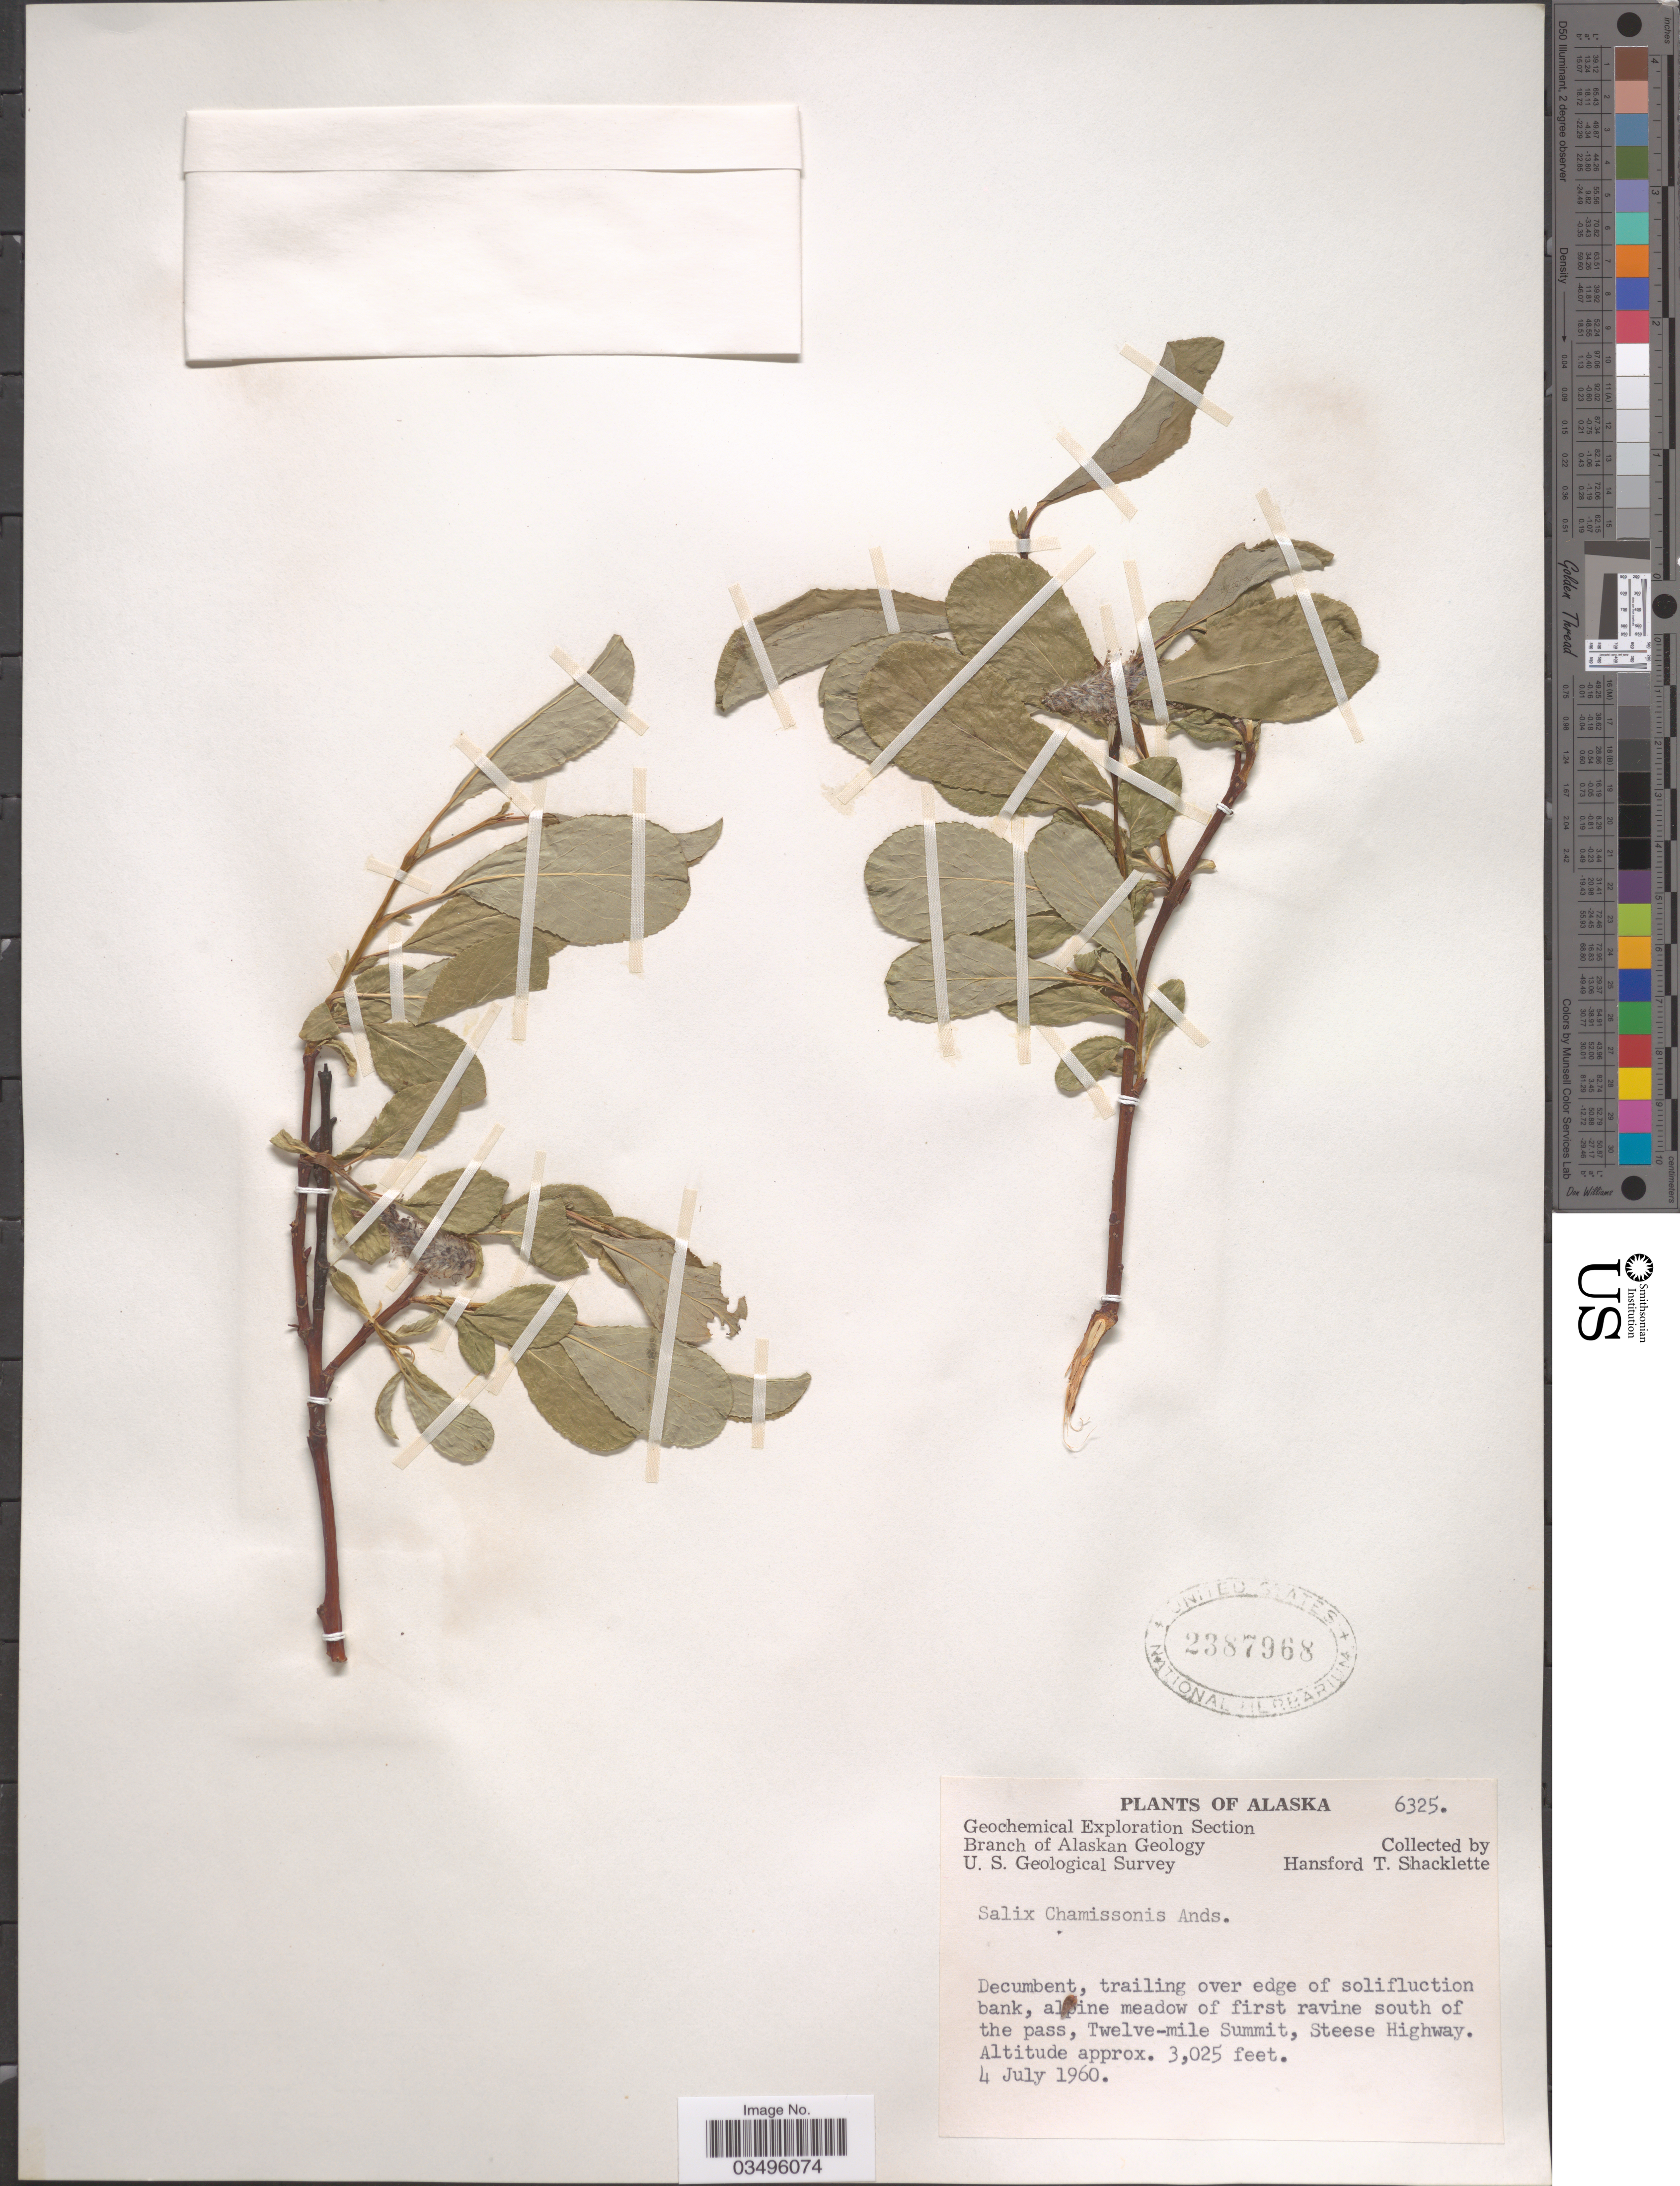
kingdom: Plantae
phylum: Tracheophyta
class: Magnoliopsida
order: Malpighiales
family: Salicaceae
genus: Salix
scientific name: Salix chamissonis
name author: Andersson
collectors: H. Shacklette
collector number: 6325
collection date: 1960-07-04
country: United States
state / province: Alaska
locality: Alpine meadow of first ravine south of the pass, Twelve-mile Summit, Steese Highway.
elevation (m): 922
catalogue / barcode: US 2387968